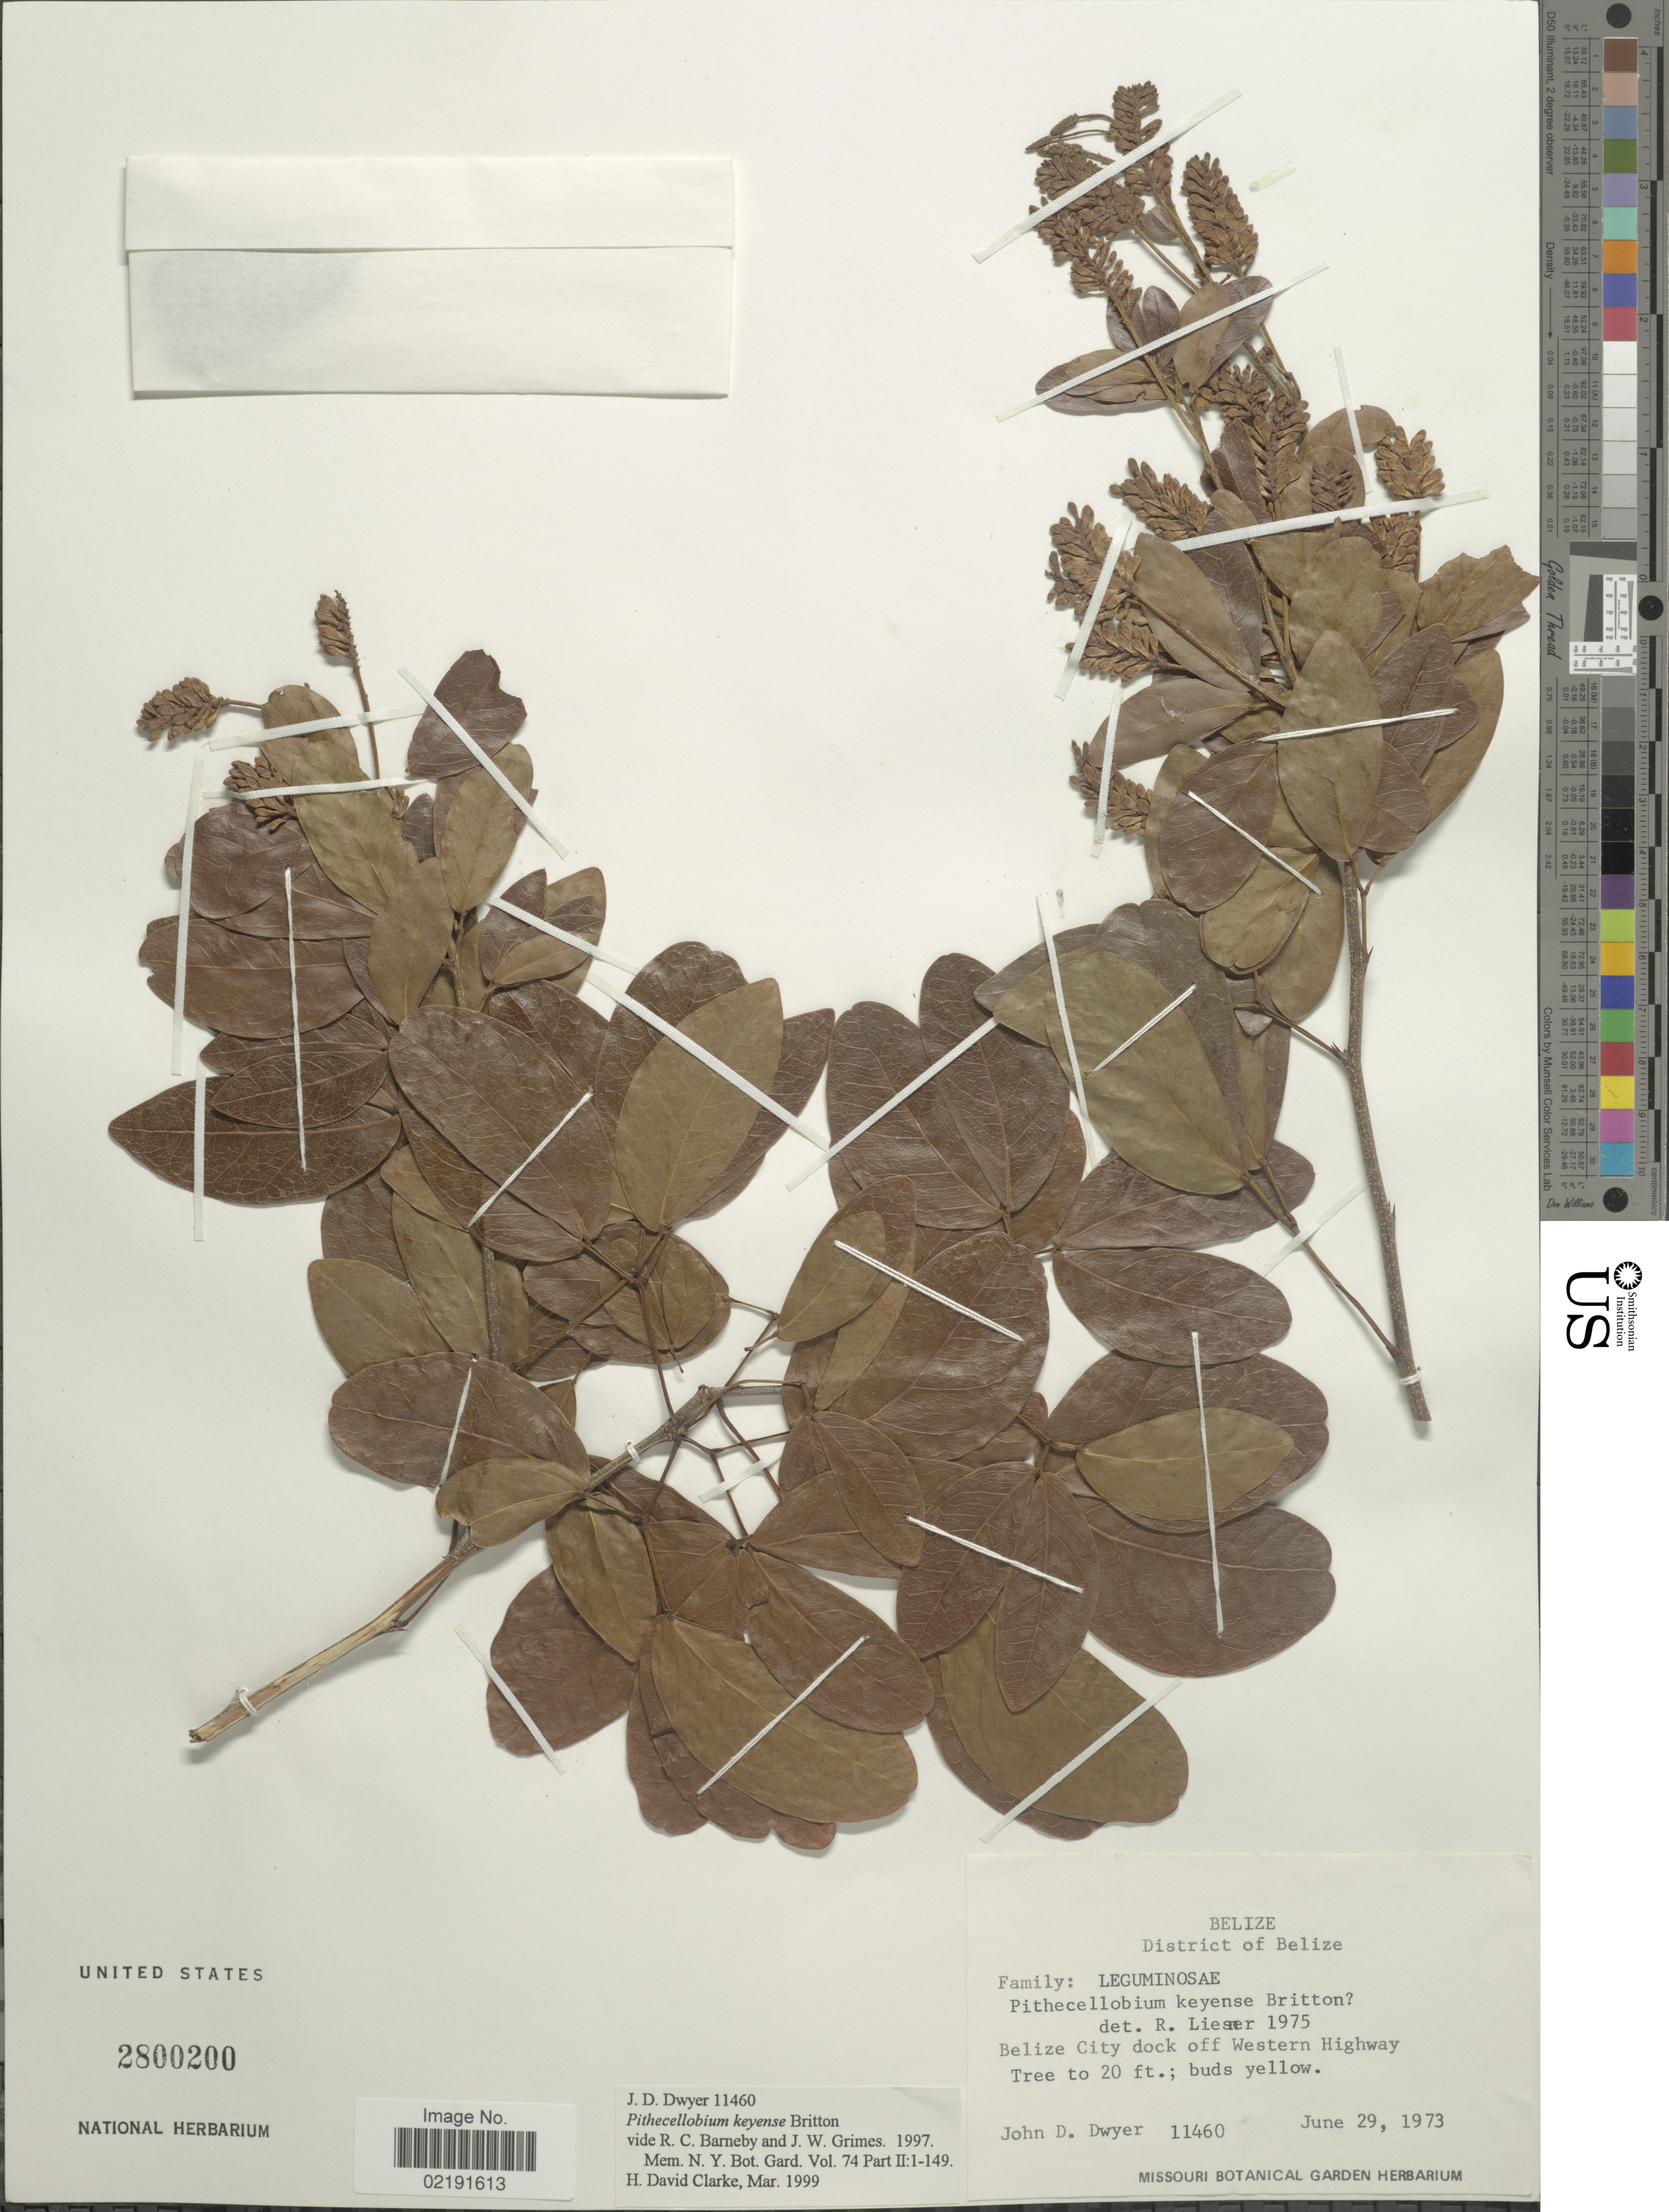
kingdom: Plantae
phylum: Tracheophyta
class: Magnoliopsida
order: Fabales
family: Fabaceae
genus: Pithecellobium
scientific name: Pithecellobium keyense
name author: Britton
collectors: J. D. Dwyer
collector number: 11460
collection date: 1973-06-29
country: Belize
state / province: Belize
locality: District of Belize. Belize City dock off Western Highway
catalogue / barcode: US 2800200